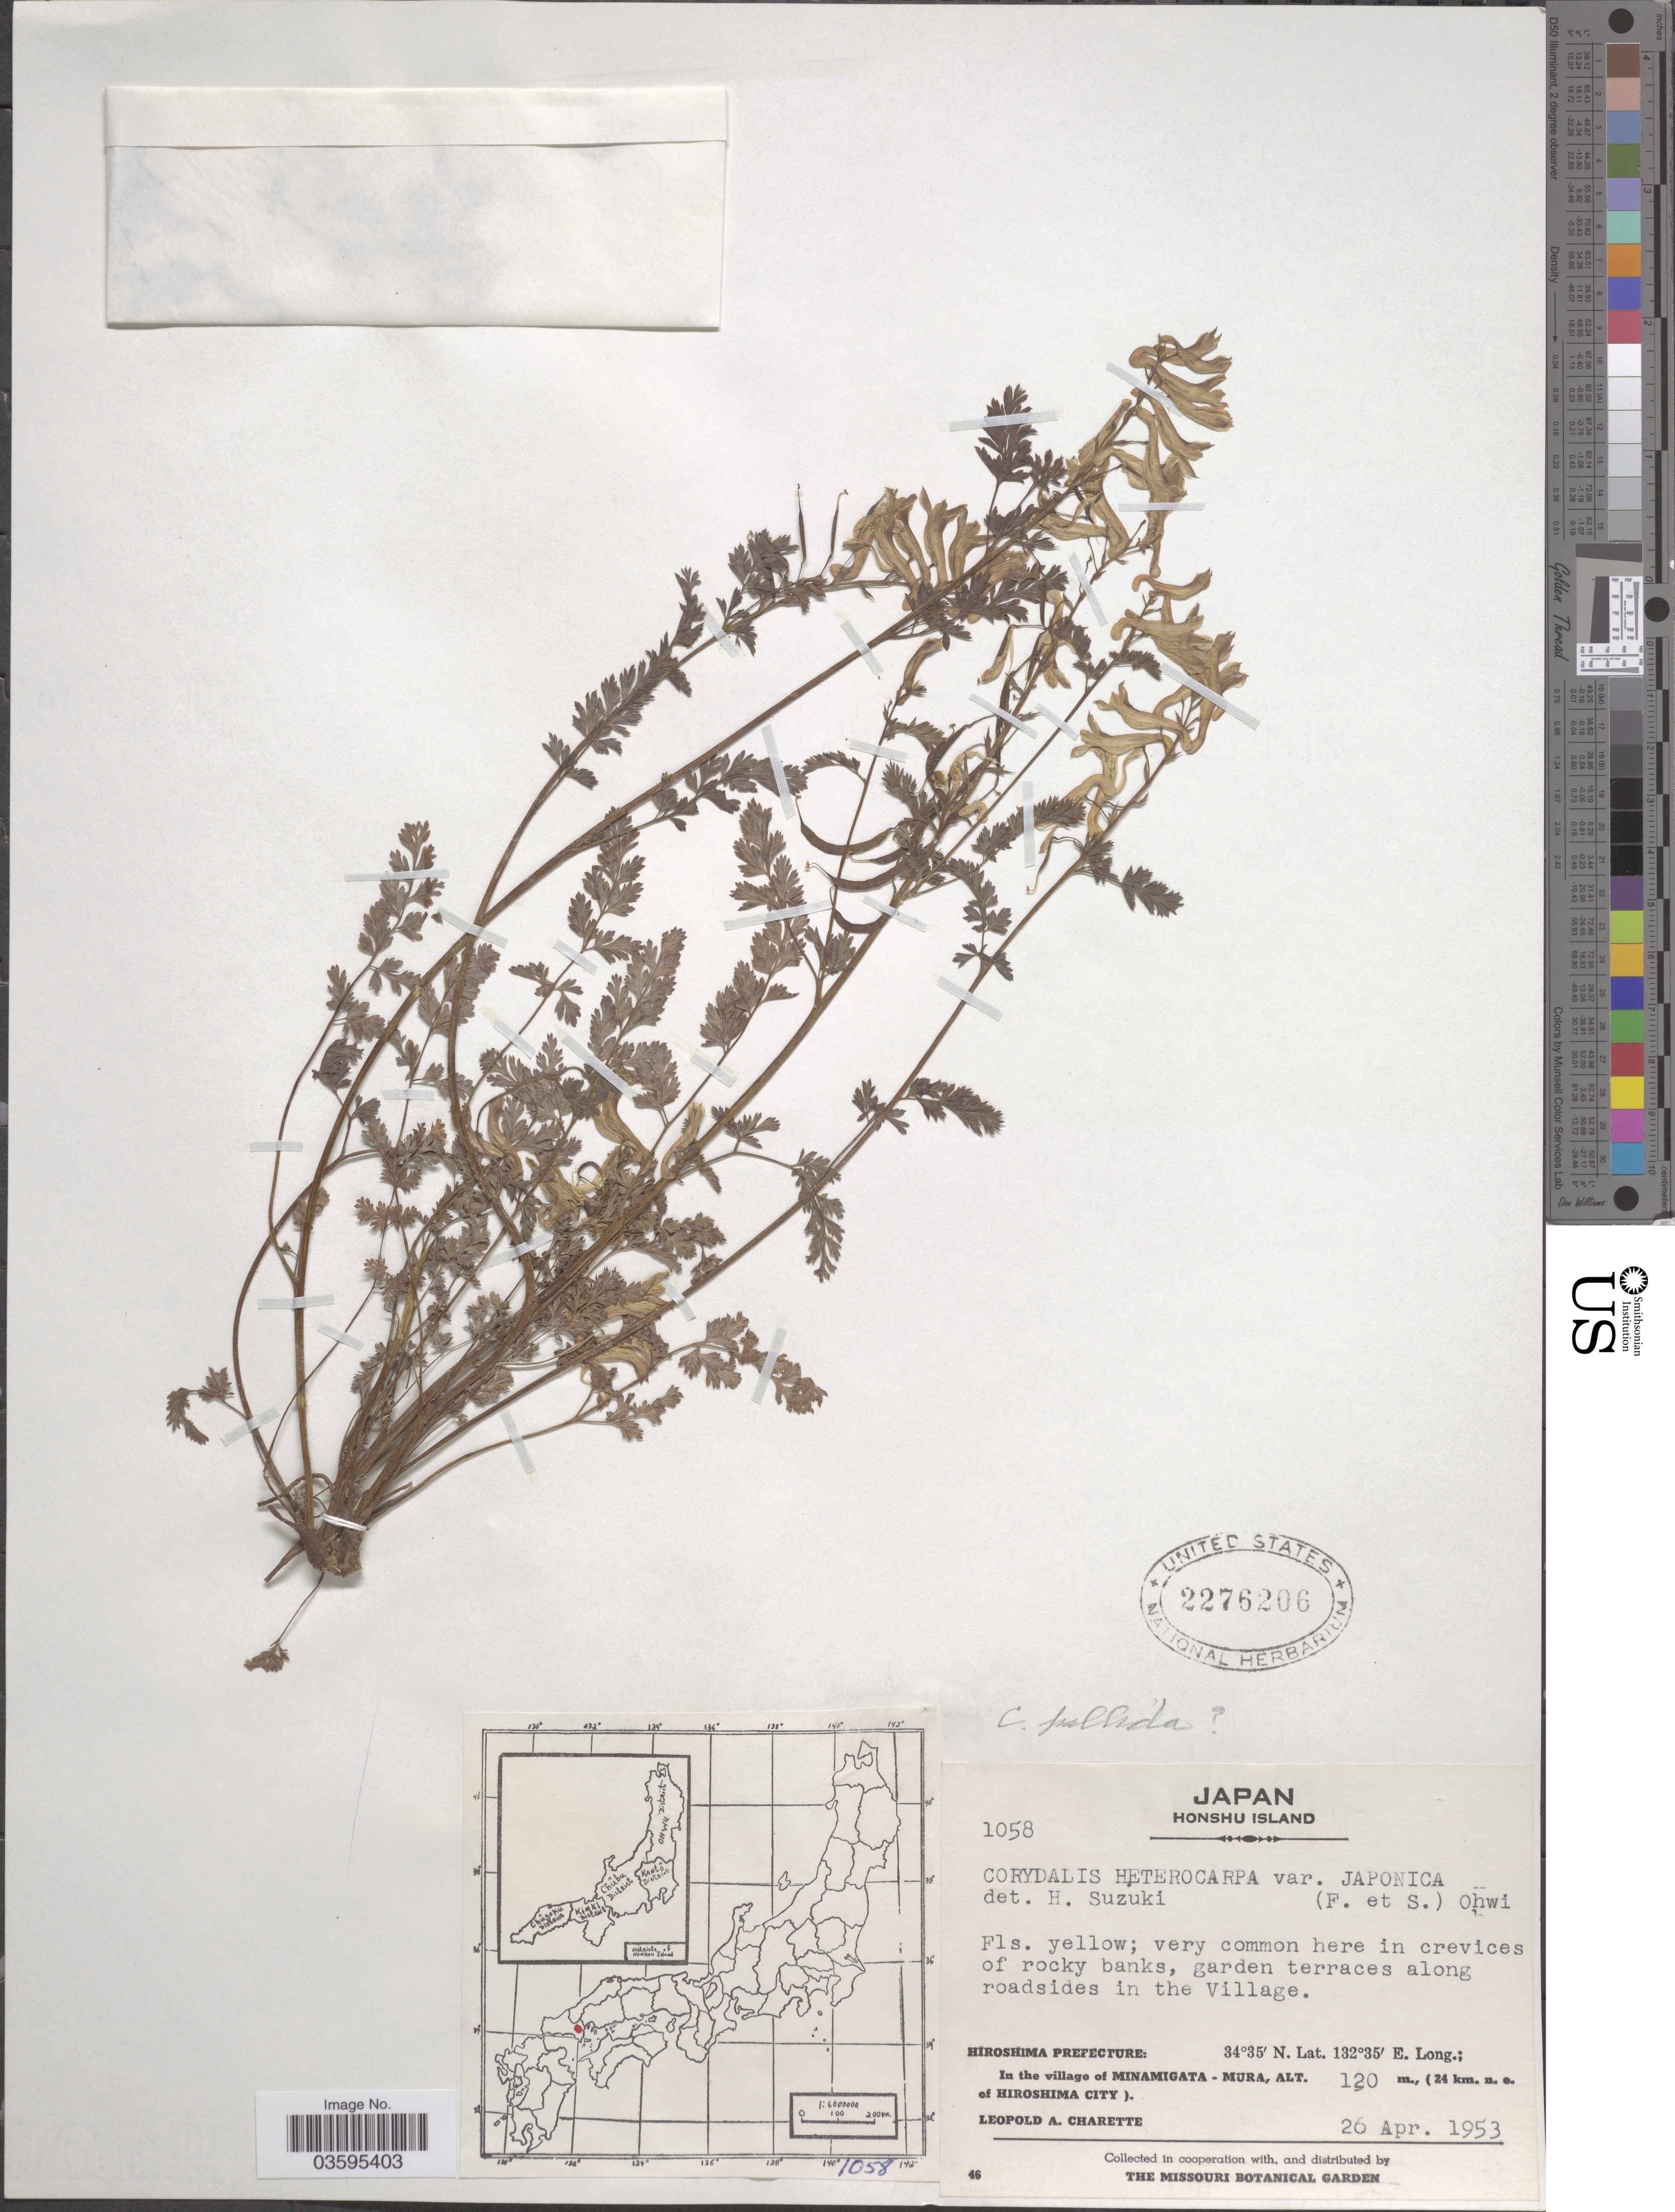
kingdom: Plantae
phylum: Tracheophyta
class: Magnoliopsida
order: Ranunculales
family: Papaveraceae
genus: Corydalis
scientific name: Corydalis pallida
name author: (Thunb.) Pers.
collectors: L. A. Charette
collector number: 1058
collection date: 1953-04-26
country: Japan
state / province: Hirosima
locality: Honshu Island. Garden terraces along roadsides in the Village. Hiroshima Prefecture: In the village of Minamigata-Mura (24 km. n.e. of Hiroshima City).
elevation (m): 120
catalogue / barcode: US 2276206